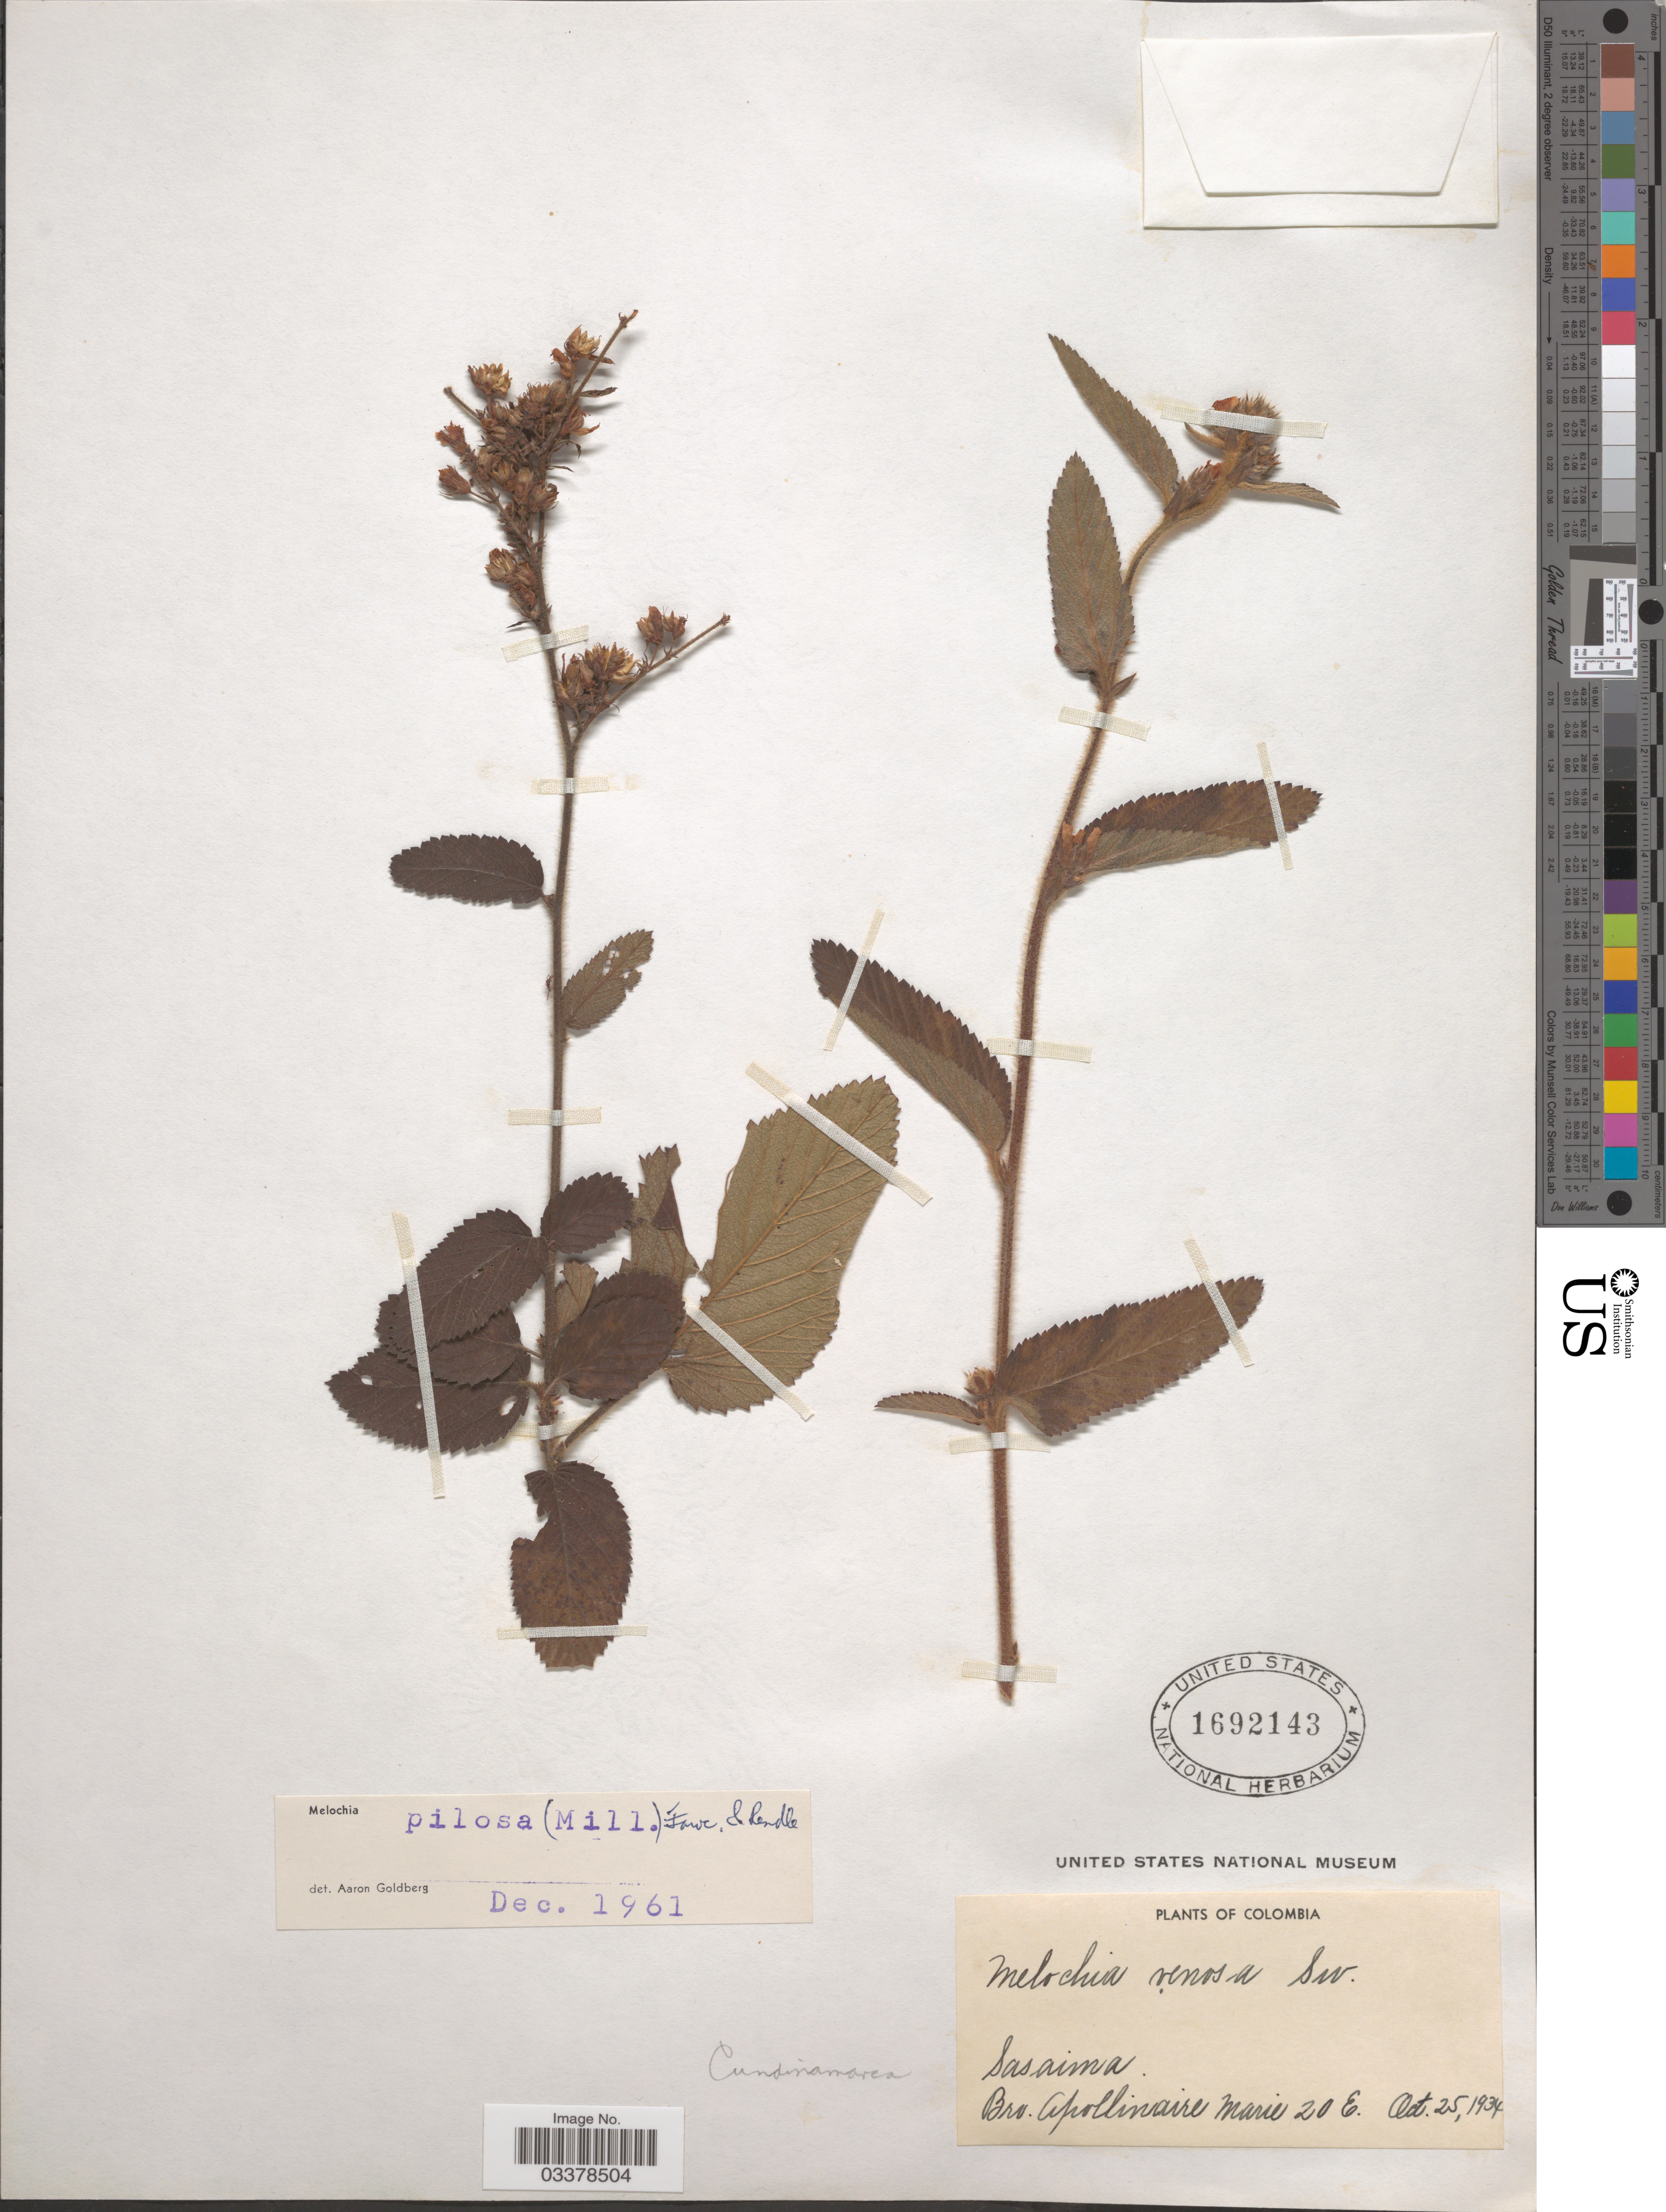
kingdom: Plantae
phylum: Tracheophyta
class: Magnoliopsida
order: Malvales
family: Malvaceae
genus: Melochia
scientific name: Melochia pilosa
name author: (Mill.) Fawc. & Rendle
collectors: Bro. Apollinaire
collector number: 20 E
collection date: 1934-10-25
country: Colombia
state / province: Cundinamarca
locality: Sasaima.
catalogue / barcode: US 1692143